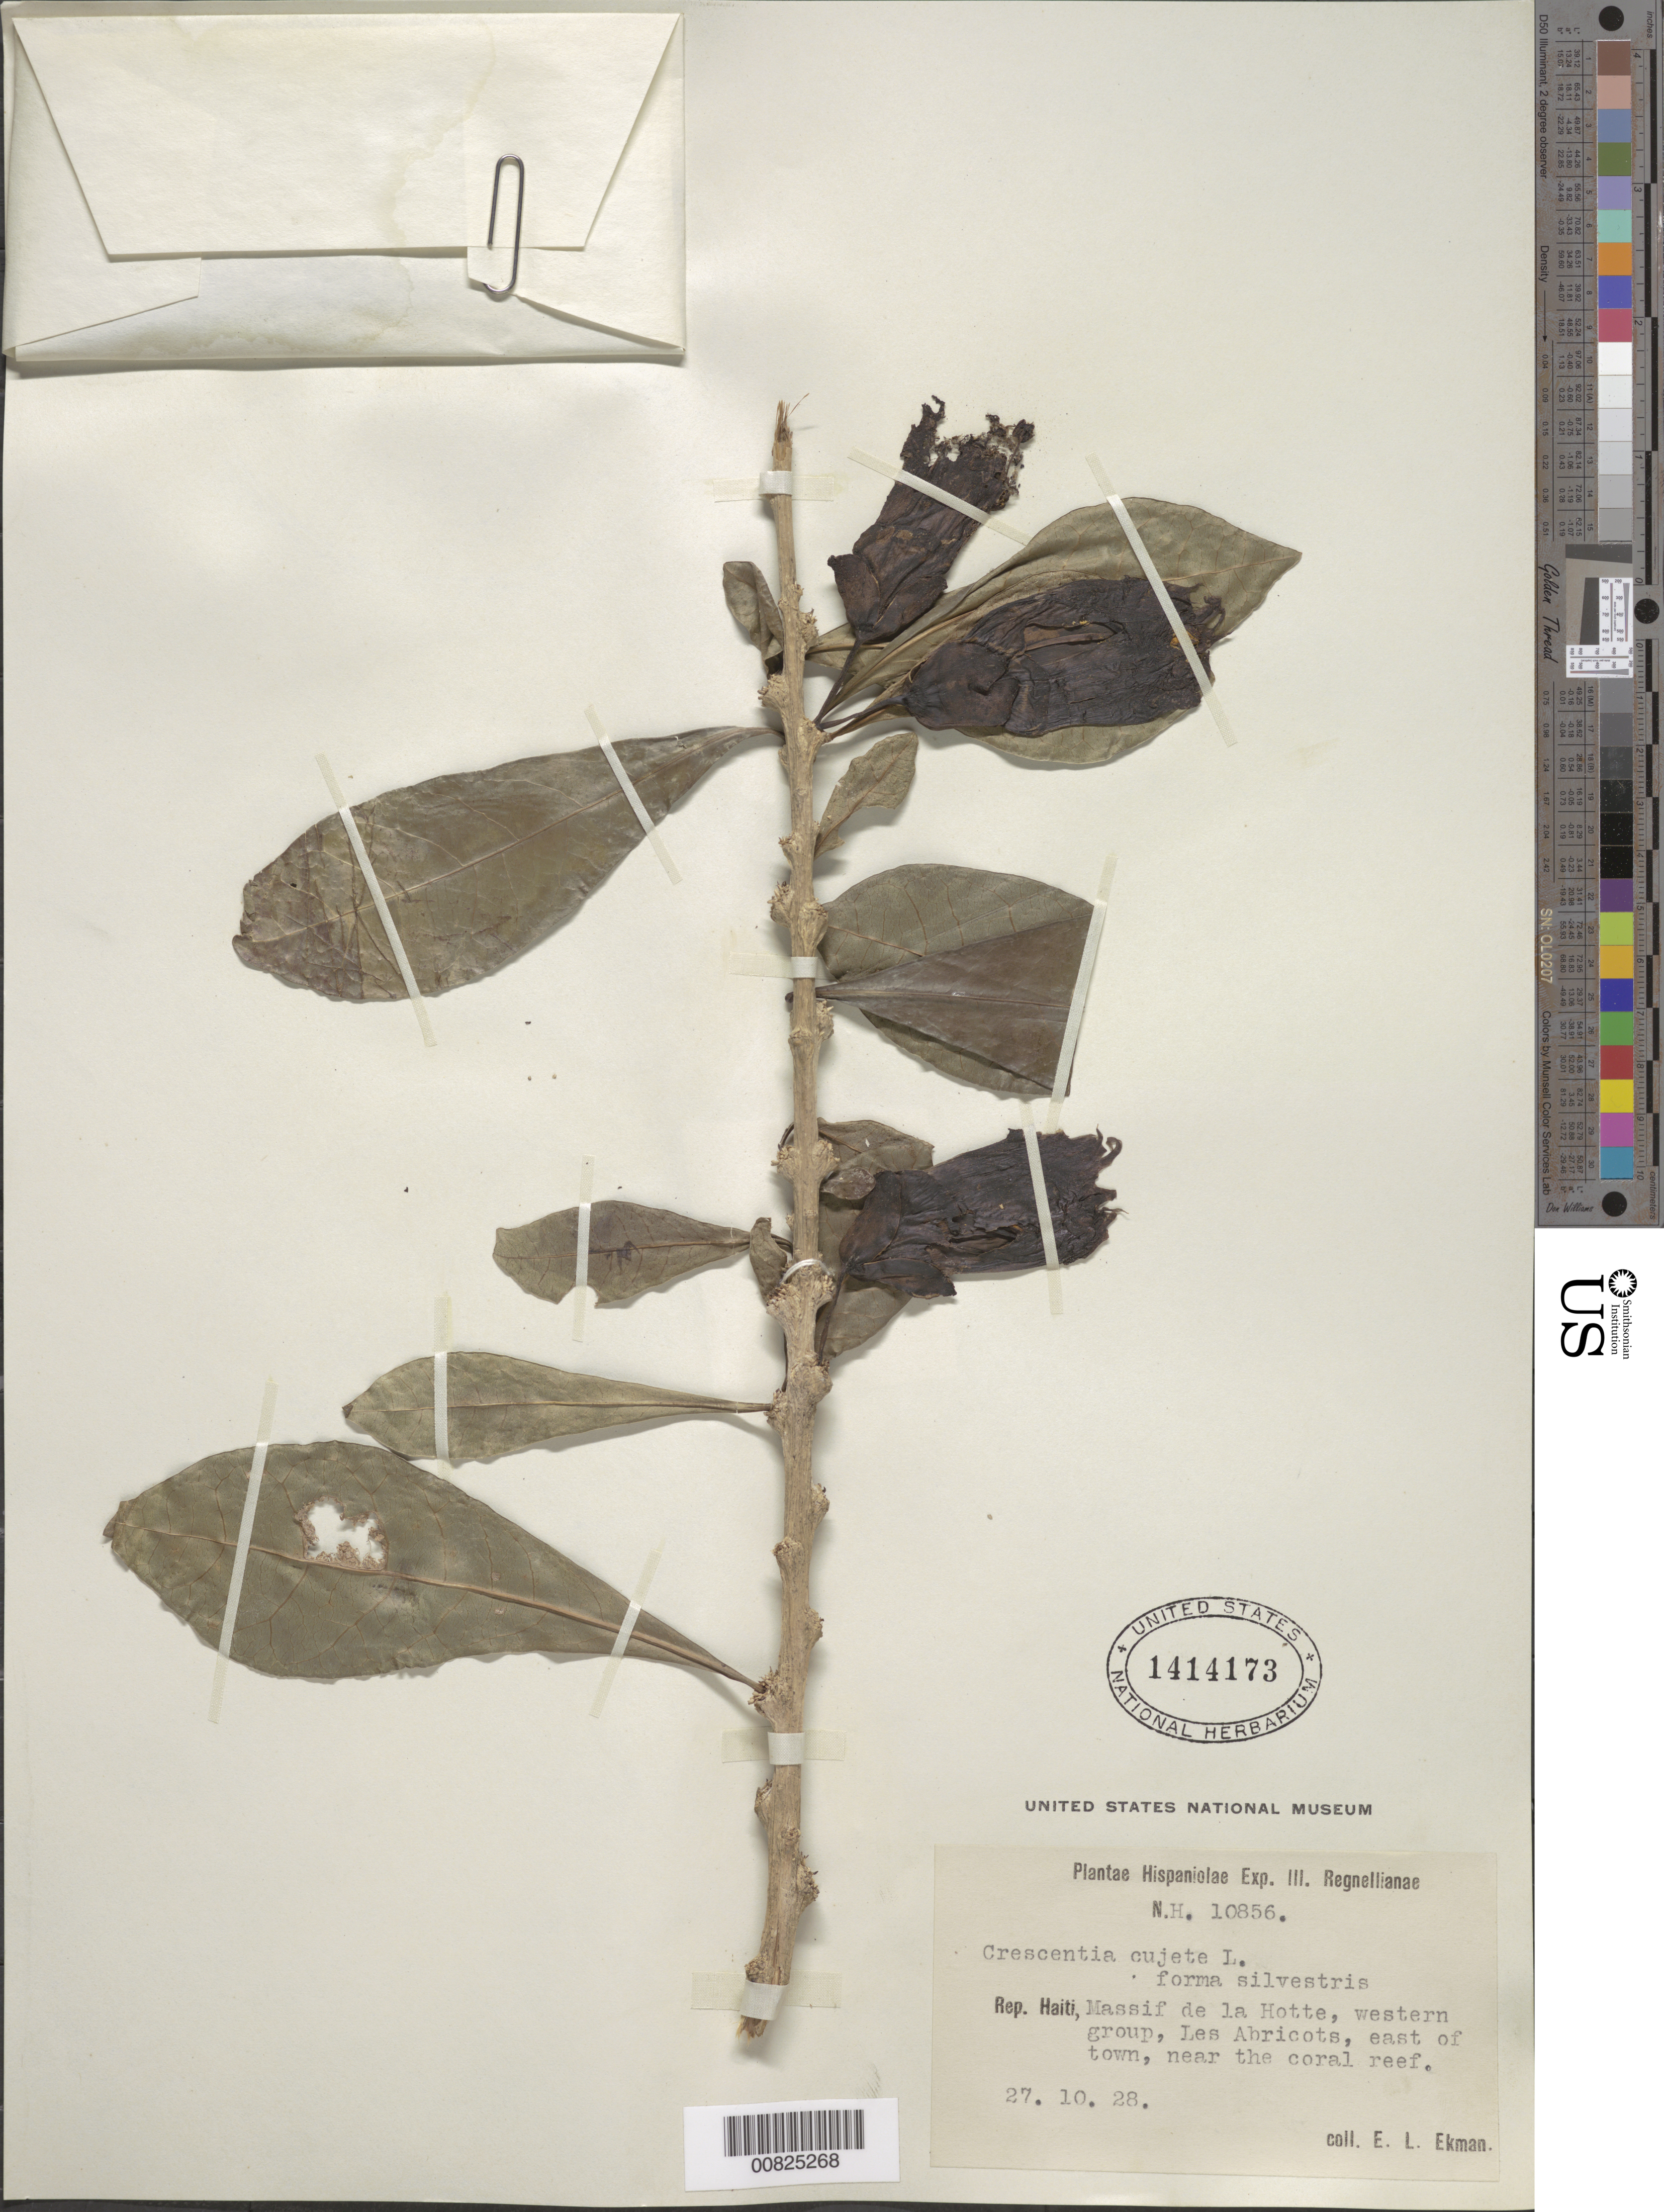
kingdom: Plantae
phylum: Tracheophyta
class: Magnoliopsida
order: Lamiales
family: Bignoniaceae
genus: Crescentia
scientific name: Crescentia cujete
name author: L.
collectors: E. L. Ekman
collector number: H 10856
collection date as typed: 27 Oct 1928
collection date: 1928-10-27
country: Haiti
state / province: Ouest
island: Hispaniola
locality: Massif de la Hotte, western group, Les Abricots, E of town, near coral reef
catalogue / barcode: US 1414173